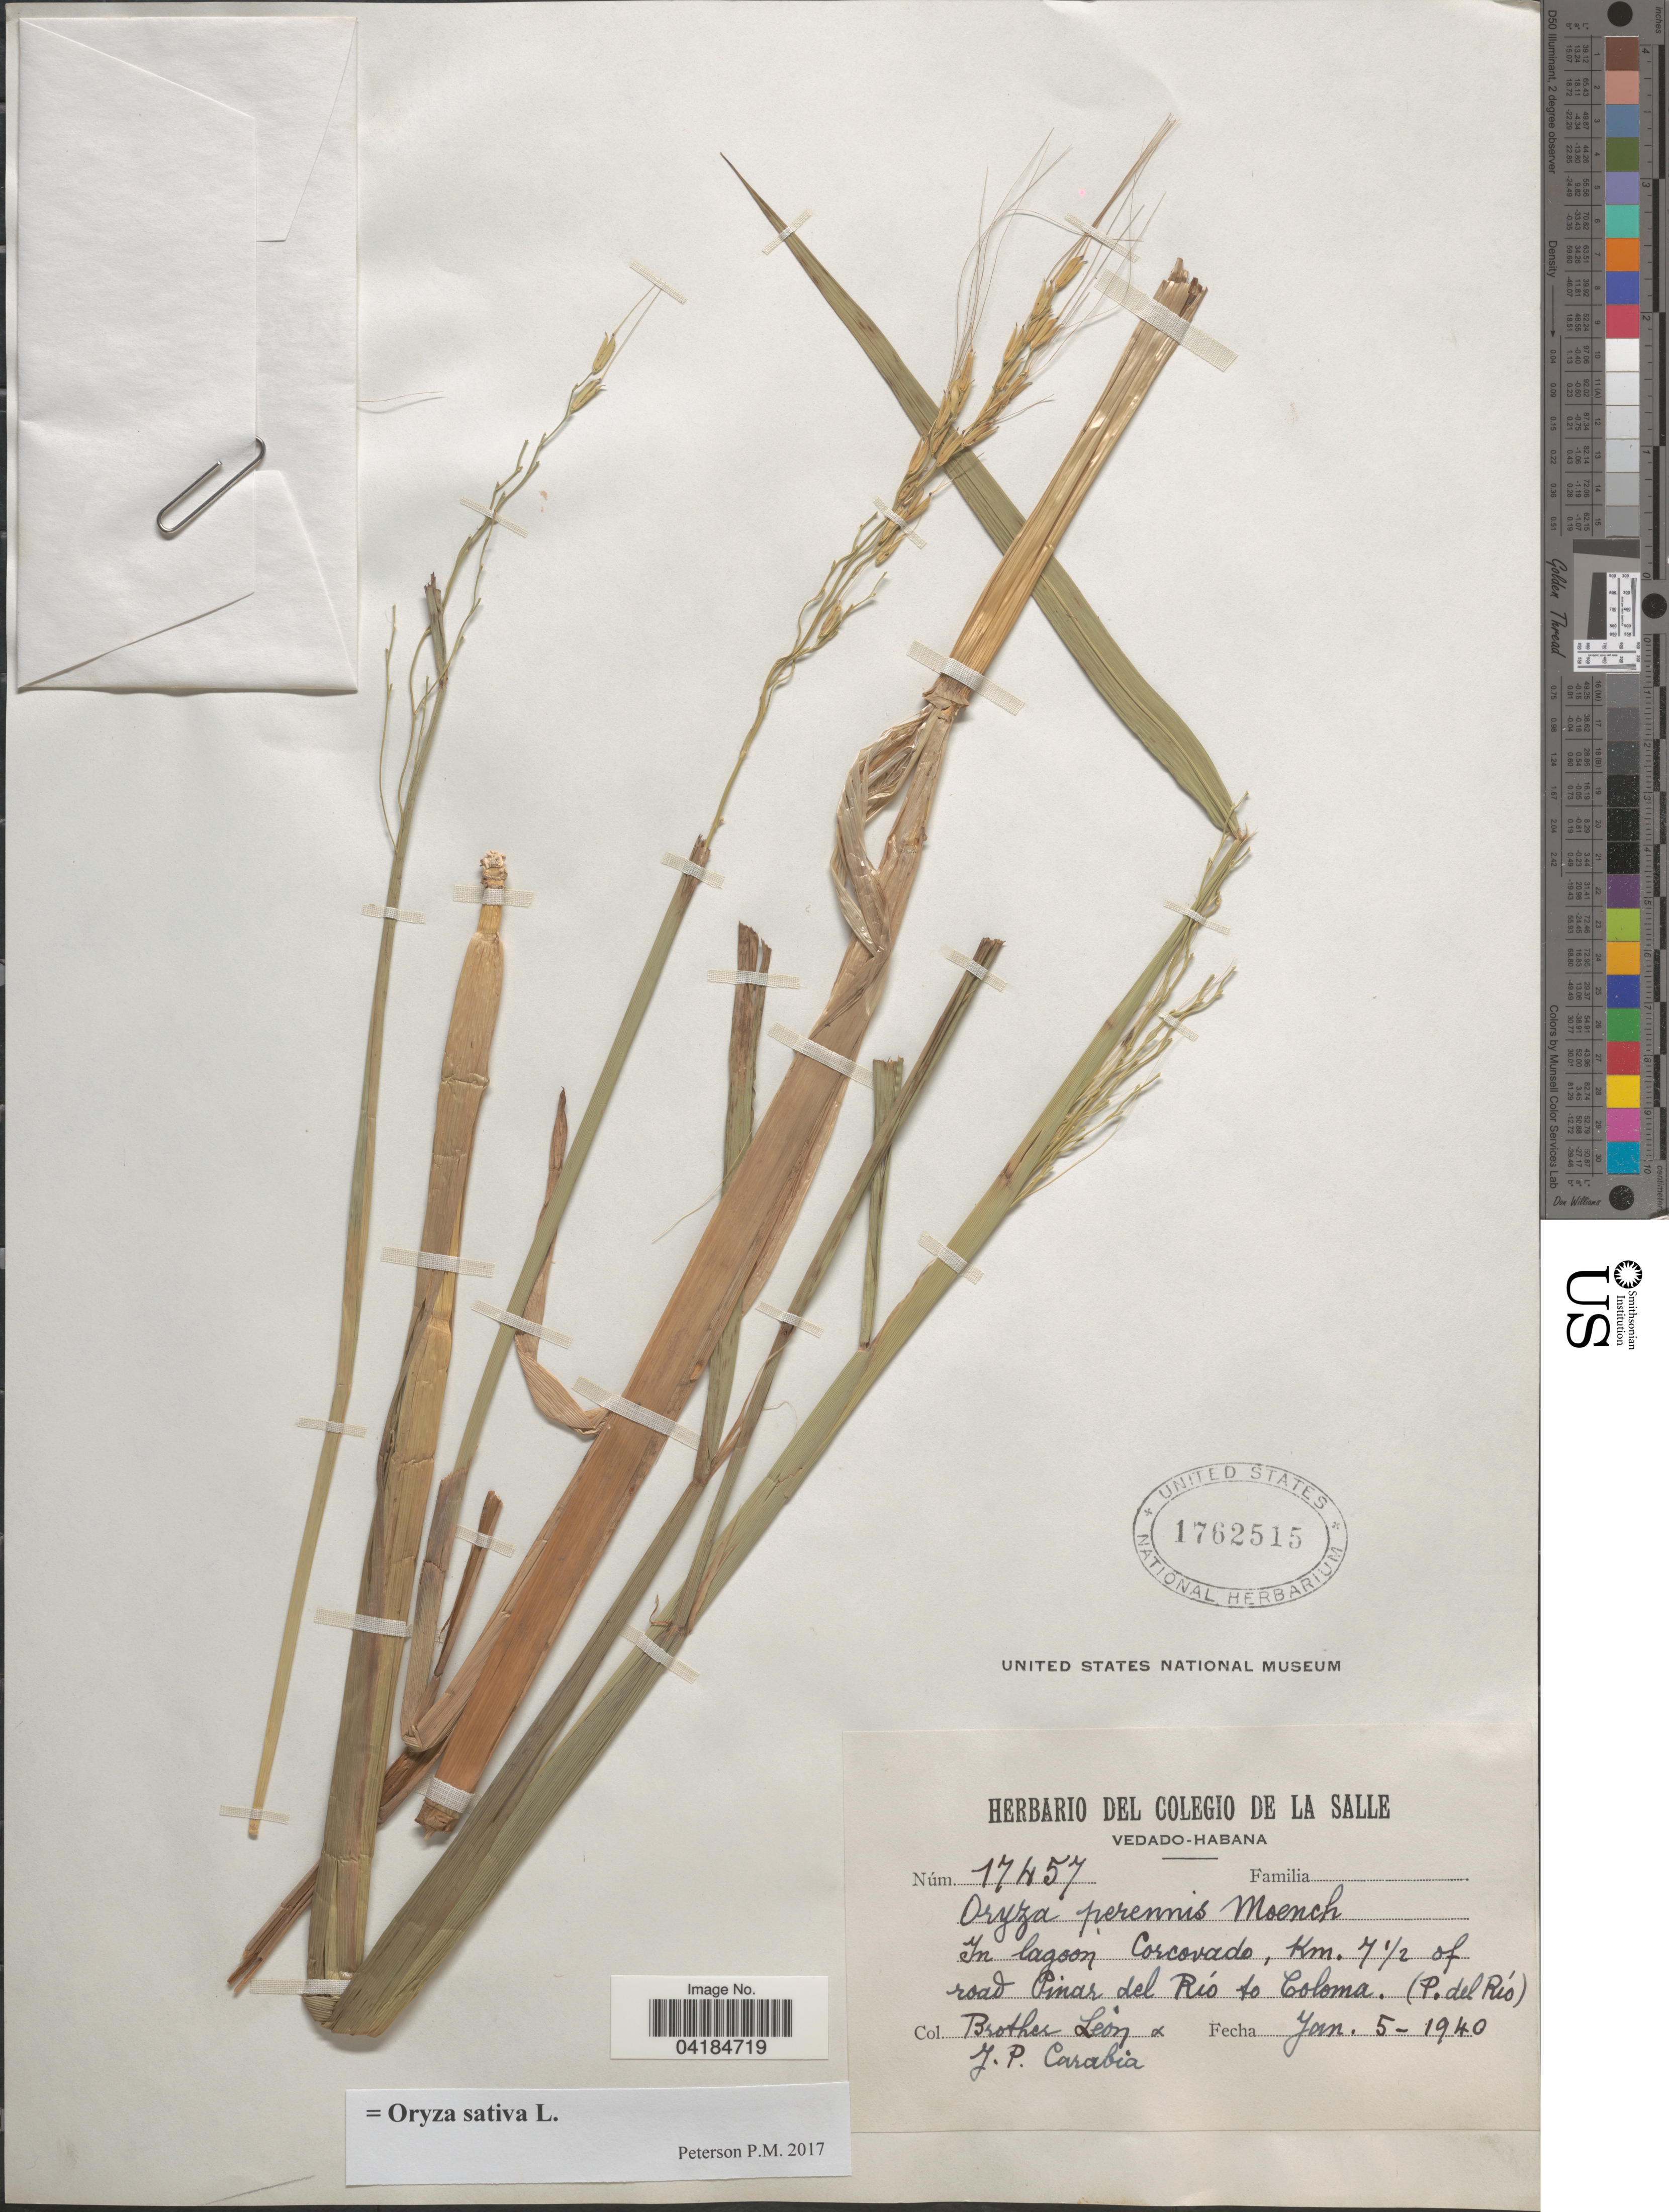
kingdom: Plantae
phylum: Tracheophyta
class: Liliopsida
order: Poales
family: Poaceae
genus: Oryza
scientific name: Oryza sativa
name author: L.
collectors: B. León & J. Carabia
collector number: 17457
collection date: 1940-01-05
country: Cuba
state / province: Pinar del Río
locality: In lagoon Corcovado, Km. 7 ½ of road Pinar del Río to Coloma.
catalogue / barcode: US 1762515